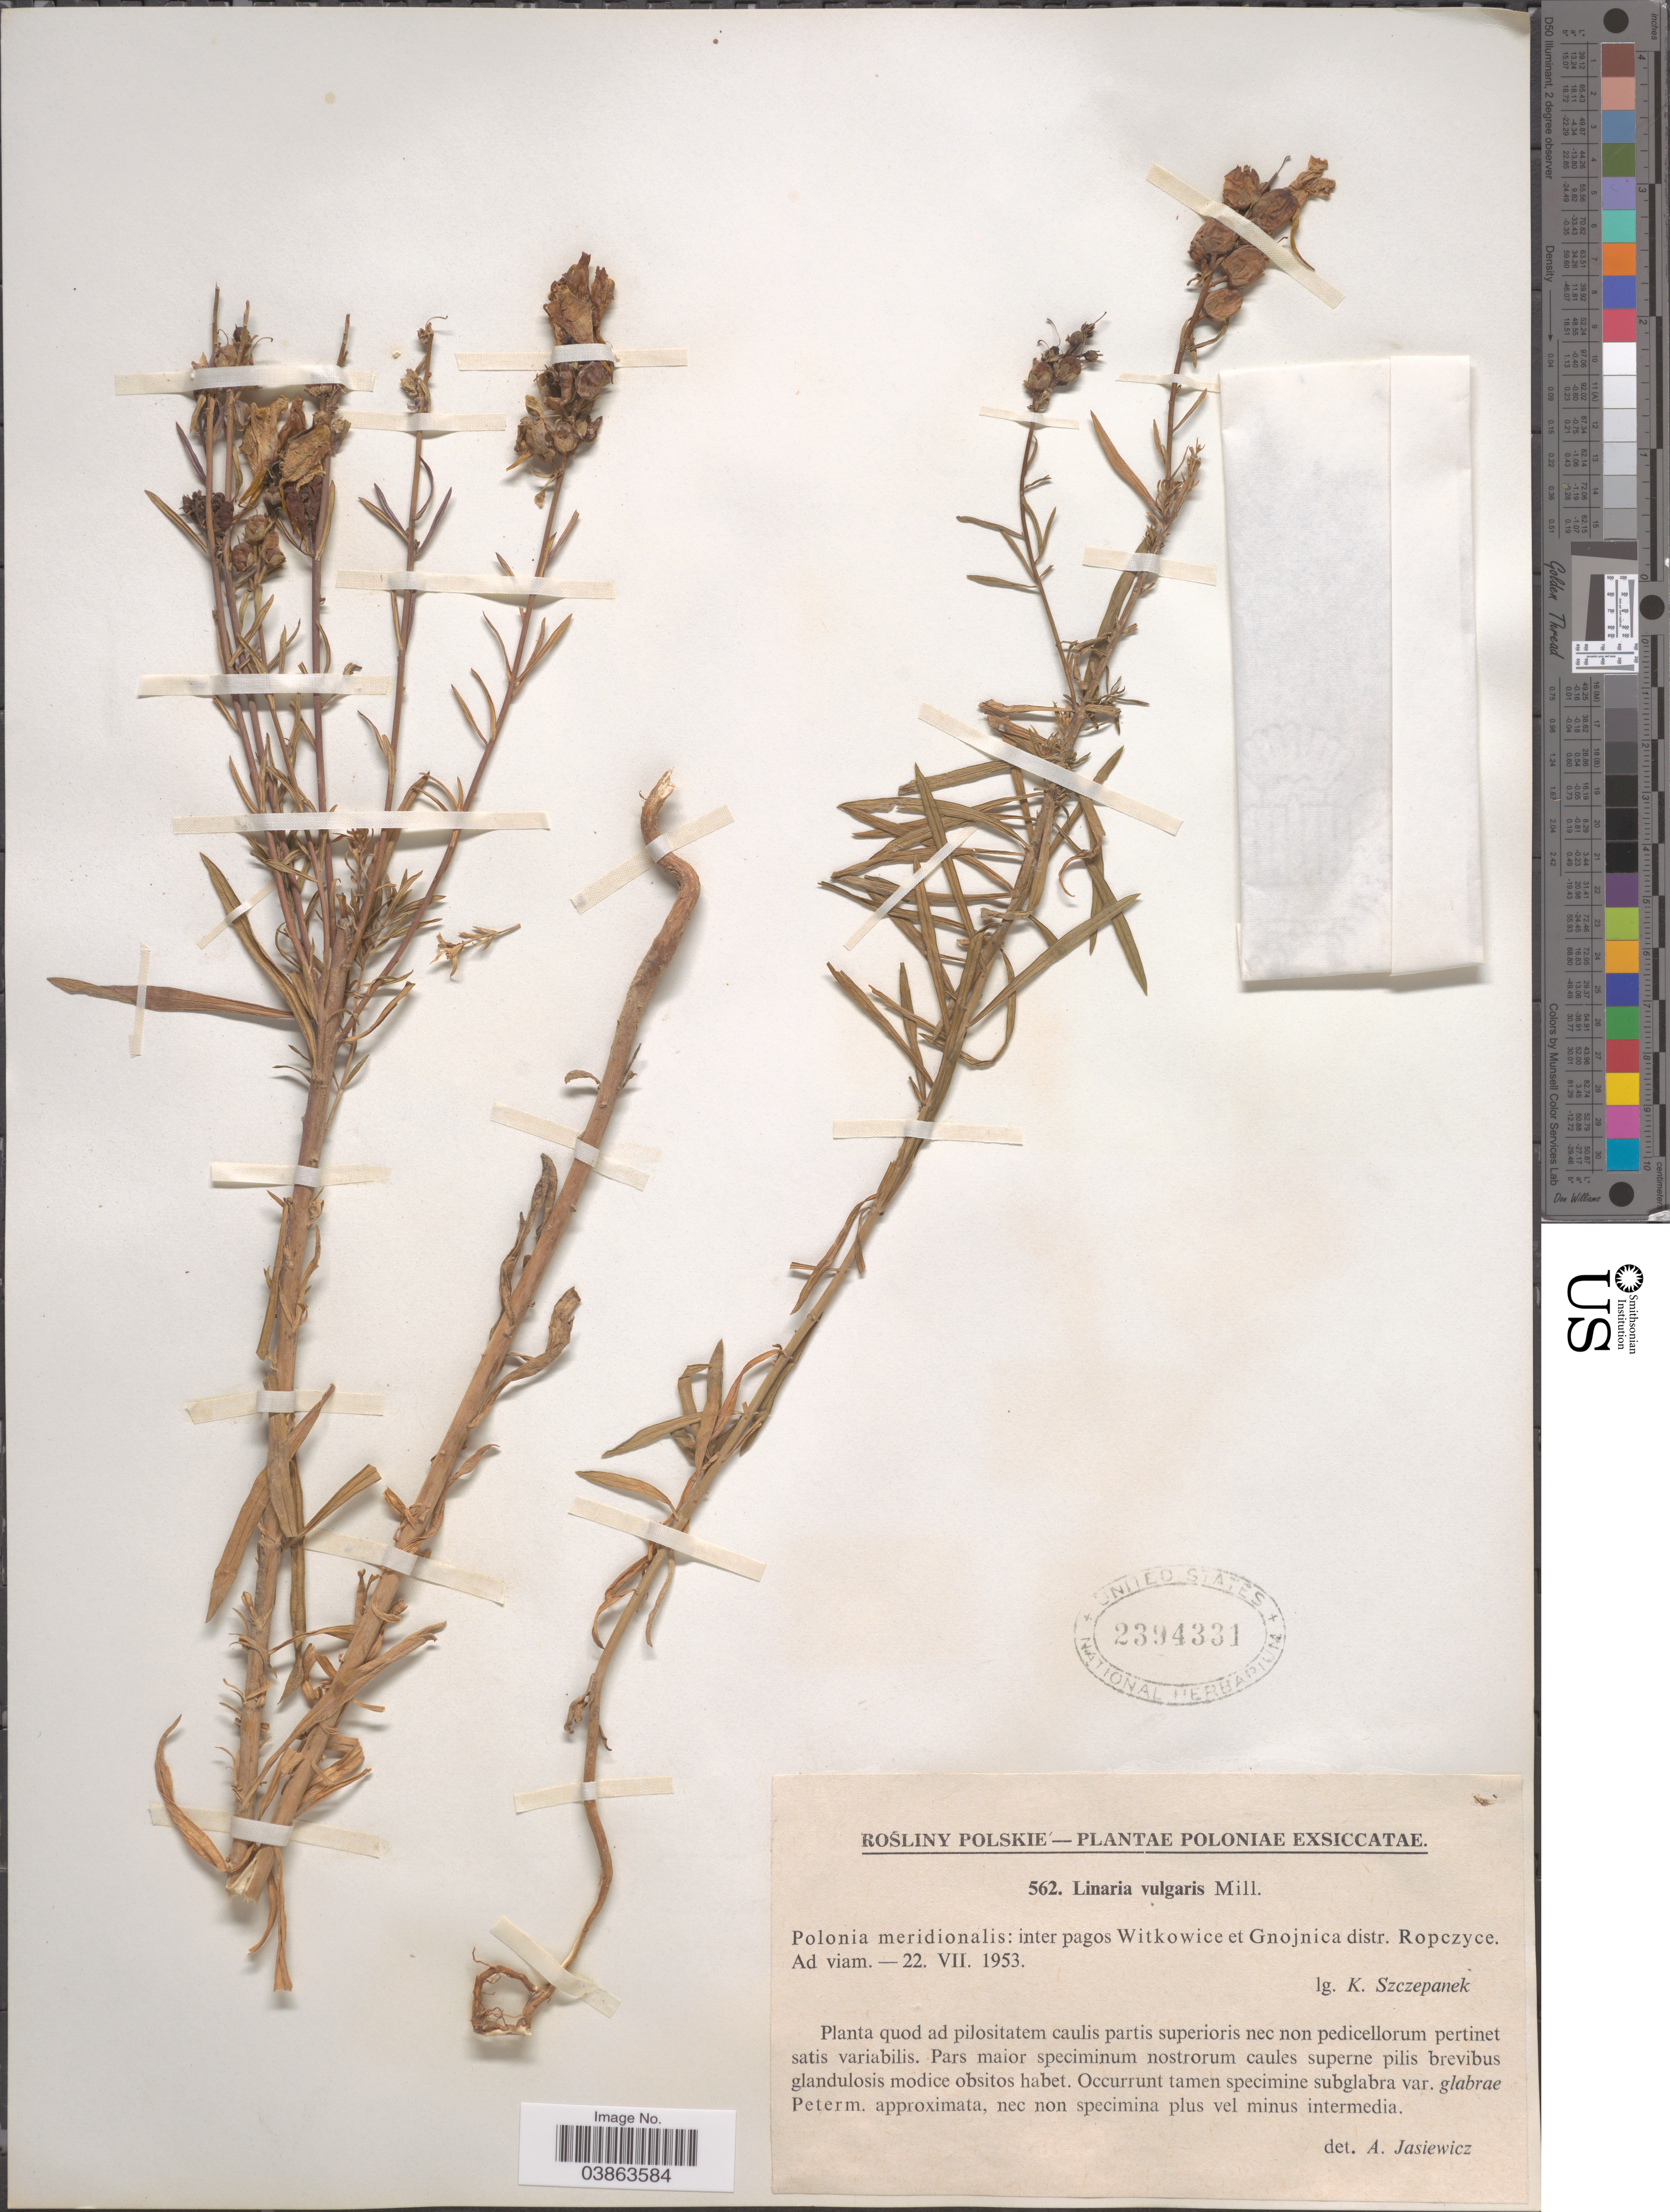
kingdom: Plantae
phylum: Tracheophyta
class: Magnoliopsida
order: Lamiales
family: Plantaginaceae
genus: Linaria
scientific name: Linaria vulgaris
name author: Mill.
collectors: K. Szczepanek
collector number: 562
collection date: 1953-07-22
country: Poland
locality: Polonia meridionalis: inter pagos Witkowice et Gnojnica distr. Ropczyce.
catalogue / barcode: US 2394331